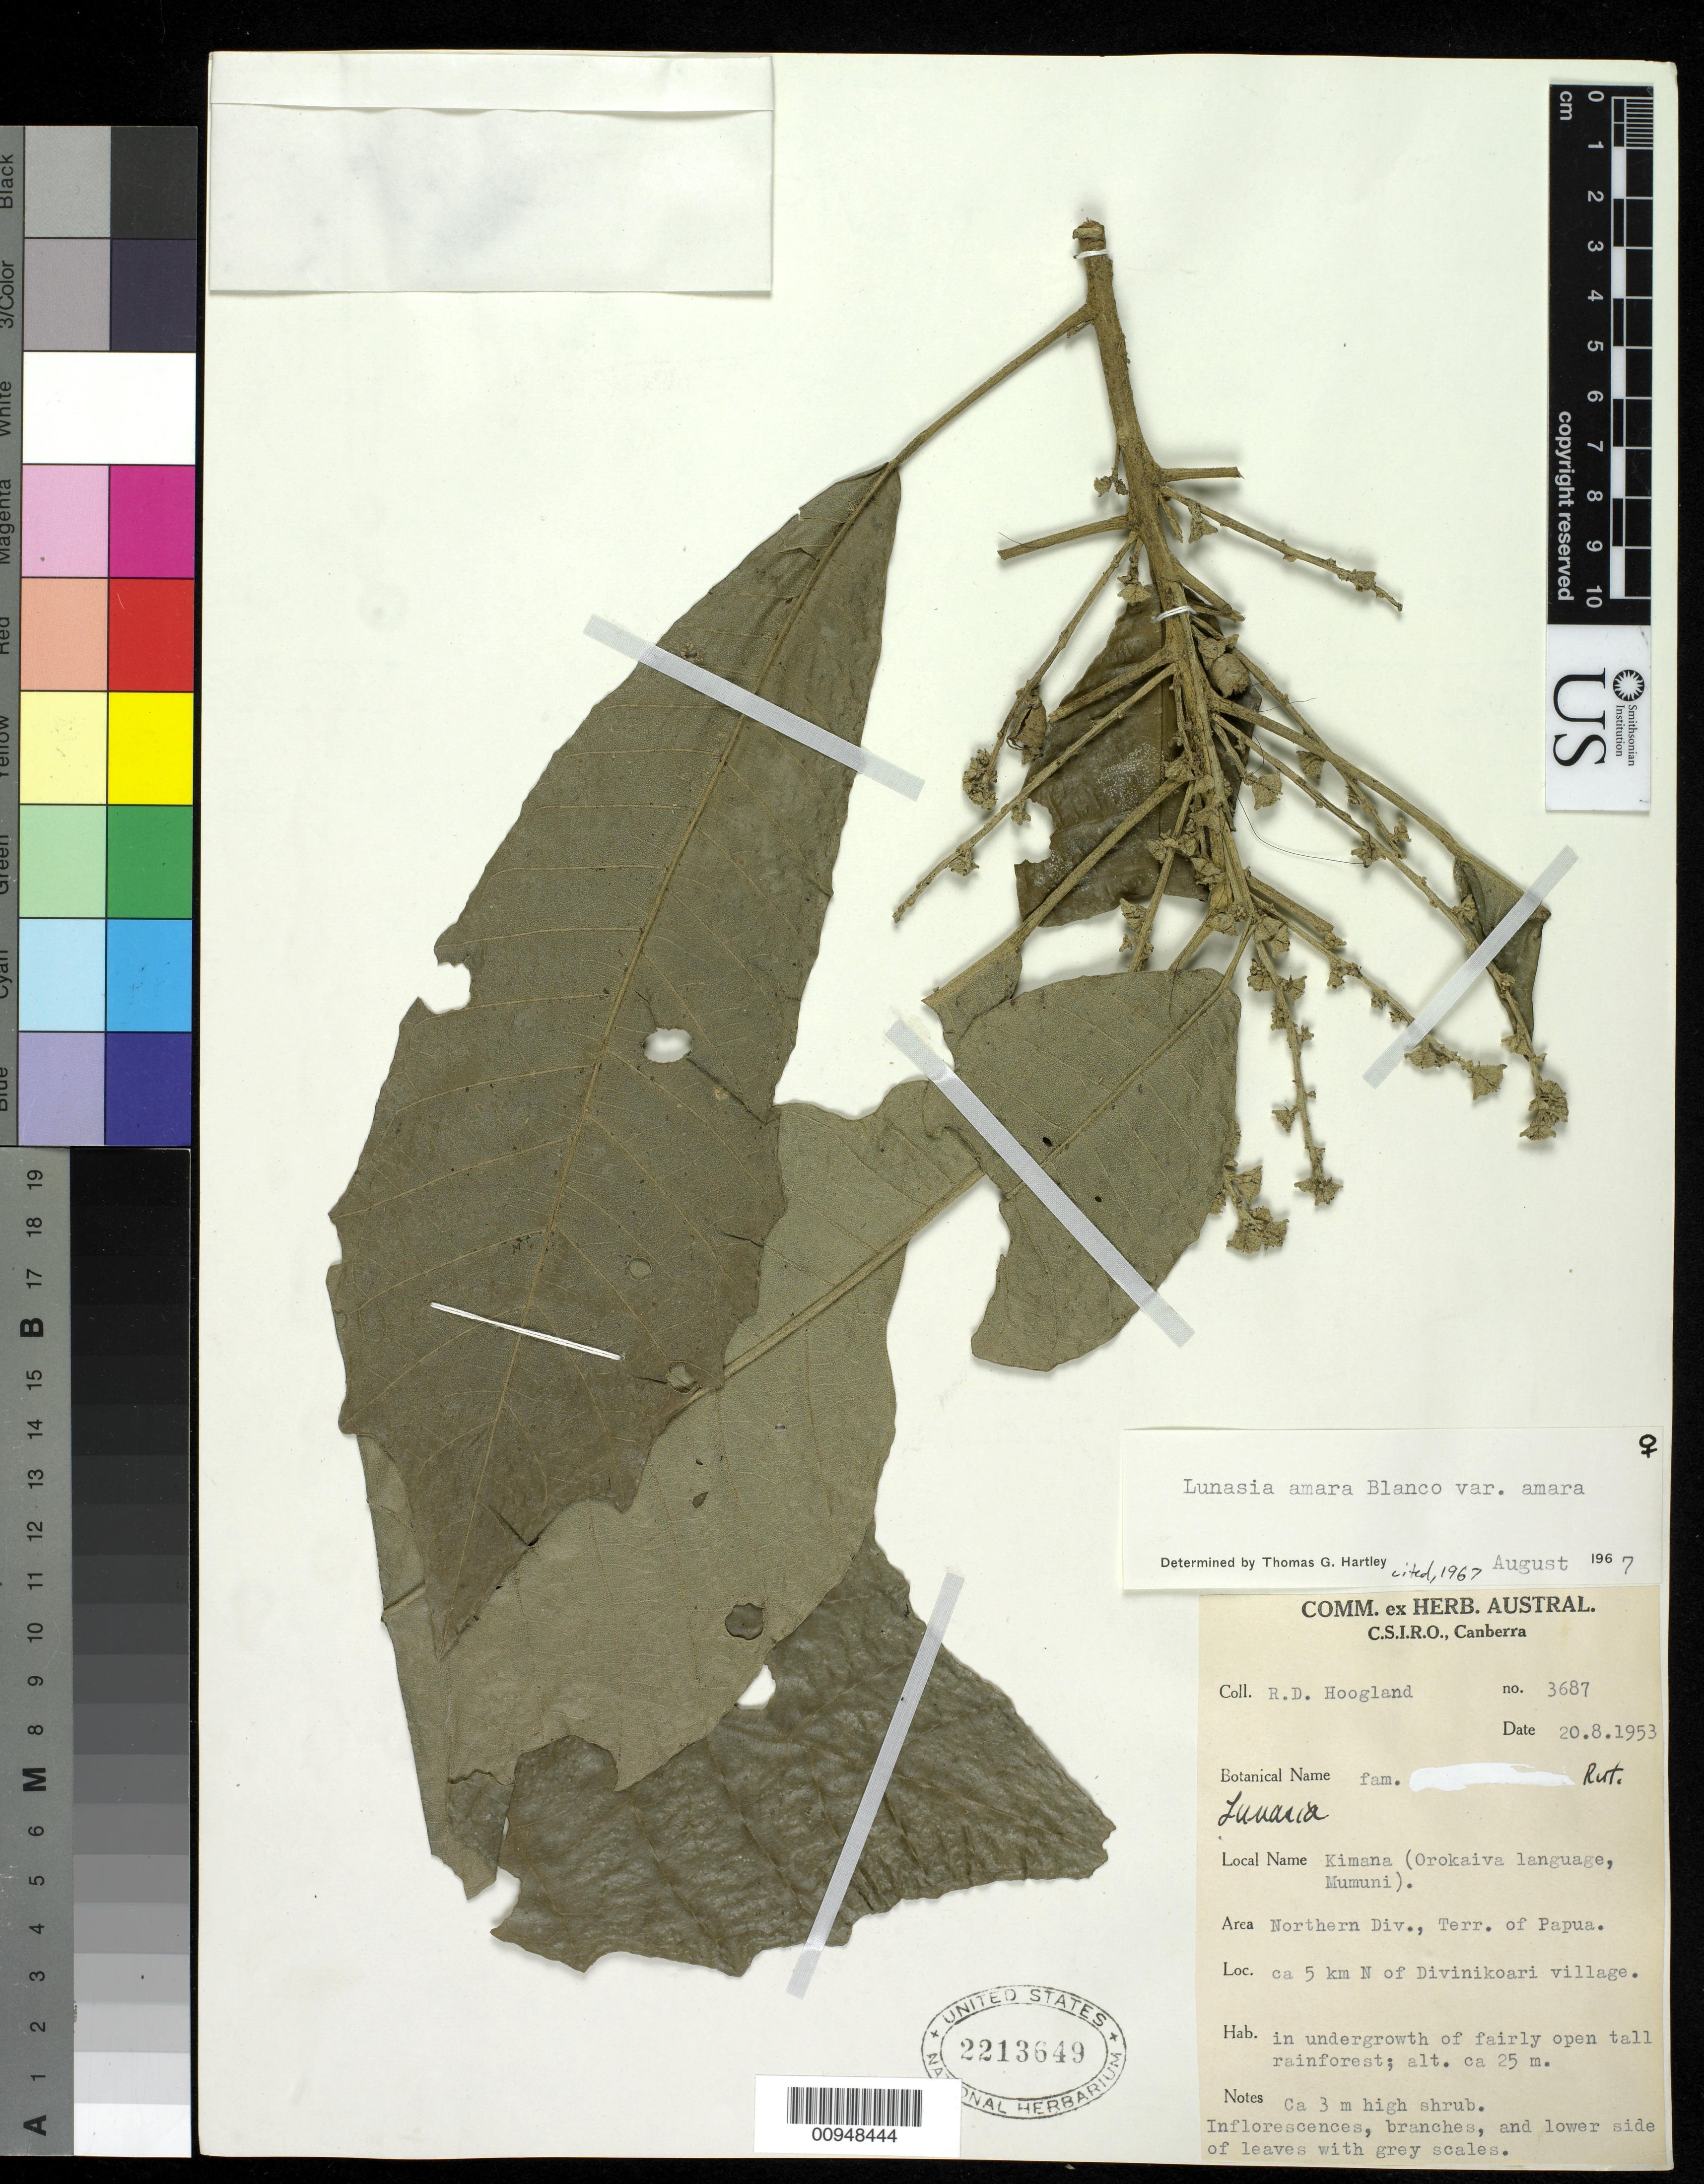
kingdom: Plantae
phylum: Tracheophyta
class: Magnoliopsida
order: Sapindales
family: Rutaceae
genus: Lunasia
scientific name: Lunasia amara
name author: Blanco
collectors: R. D. Hoogland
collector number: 3687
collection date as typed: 20 Aug 1953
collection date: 1953-08-20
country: Papua New Guinea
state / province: Northern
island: New Guinea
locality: ca 5 km N of Divinikoari village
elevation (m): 25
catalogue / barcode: US 2213649